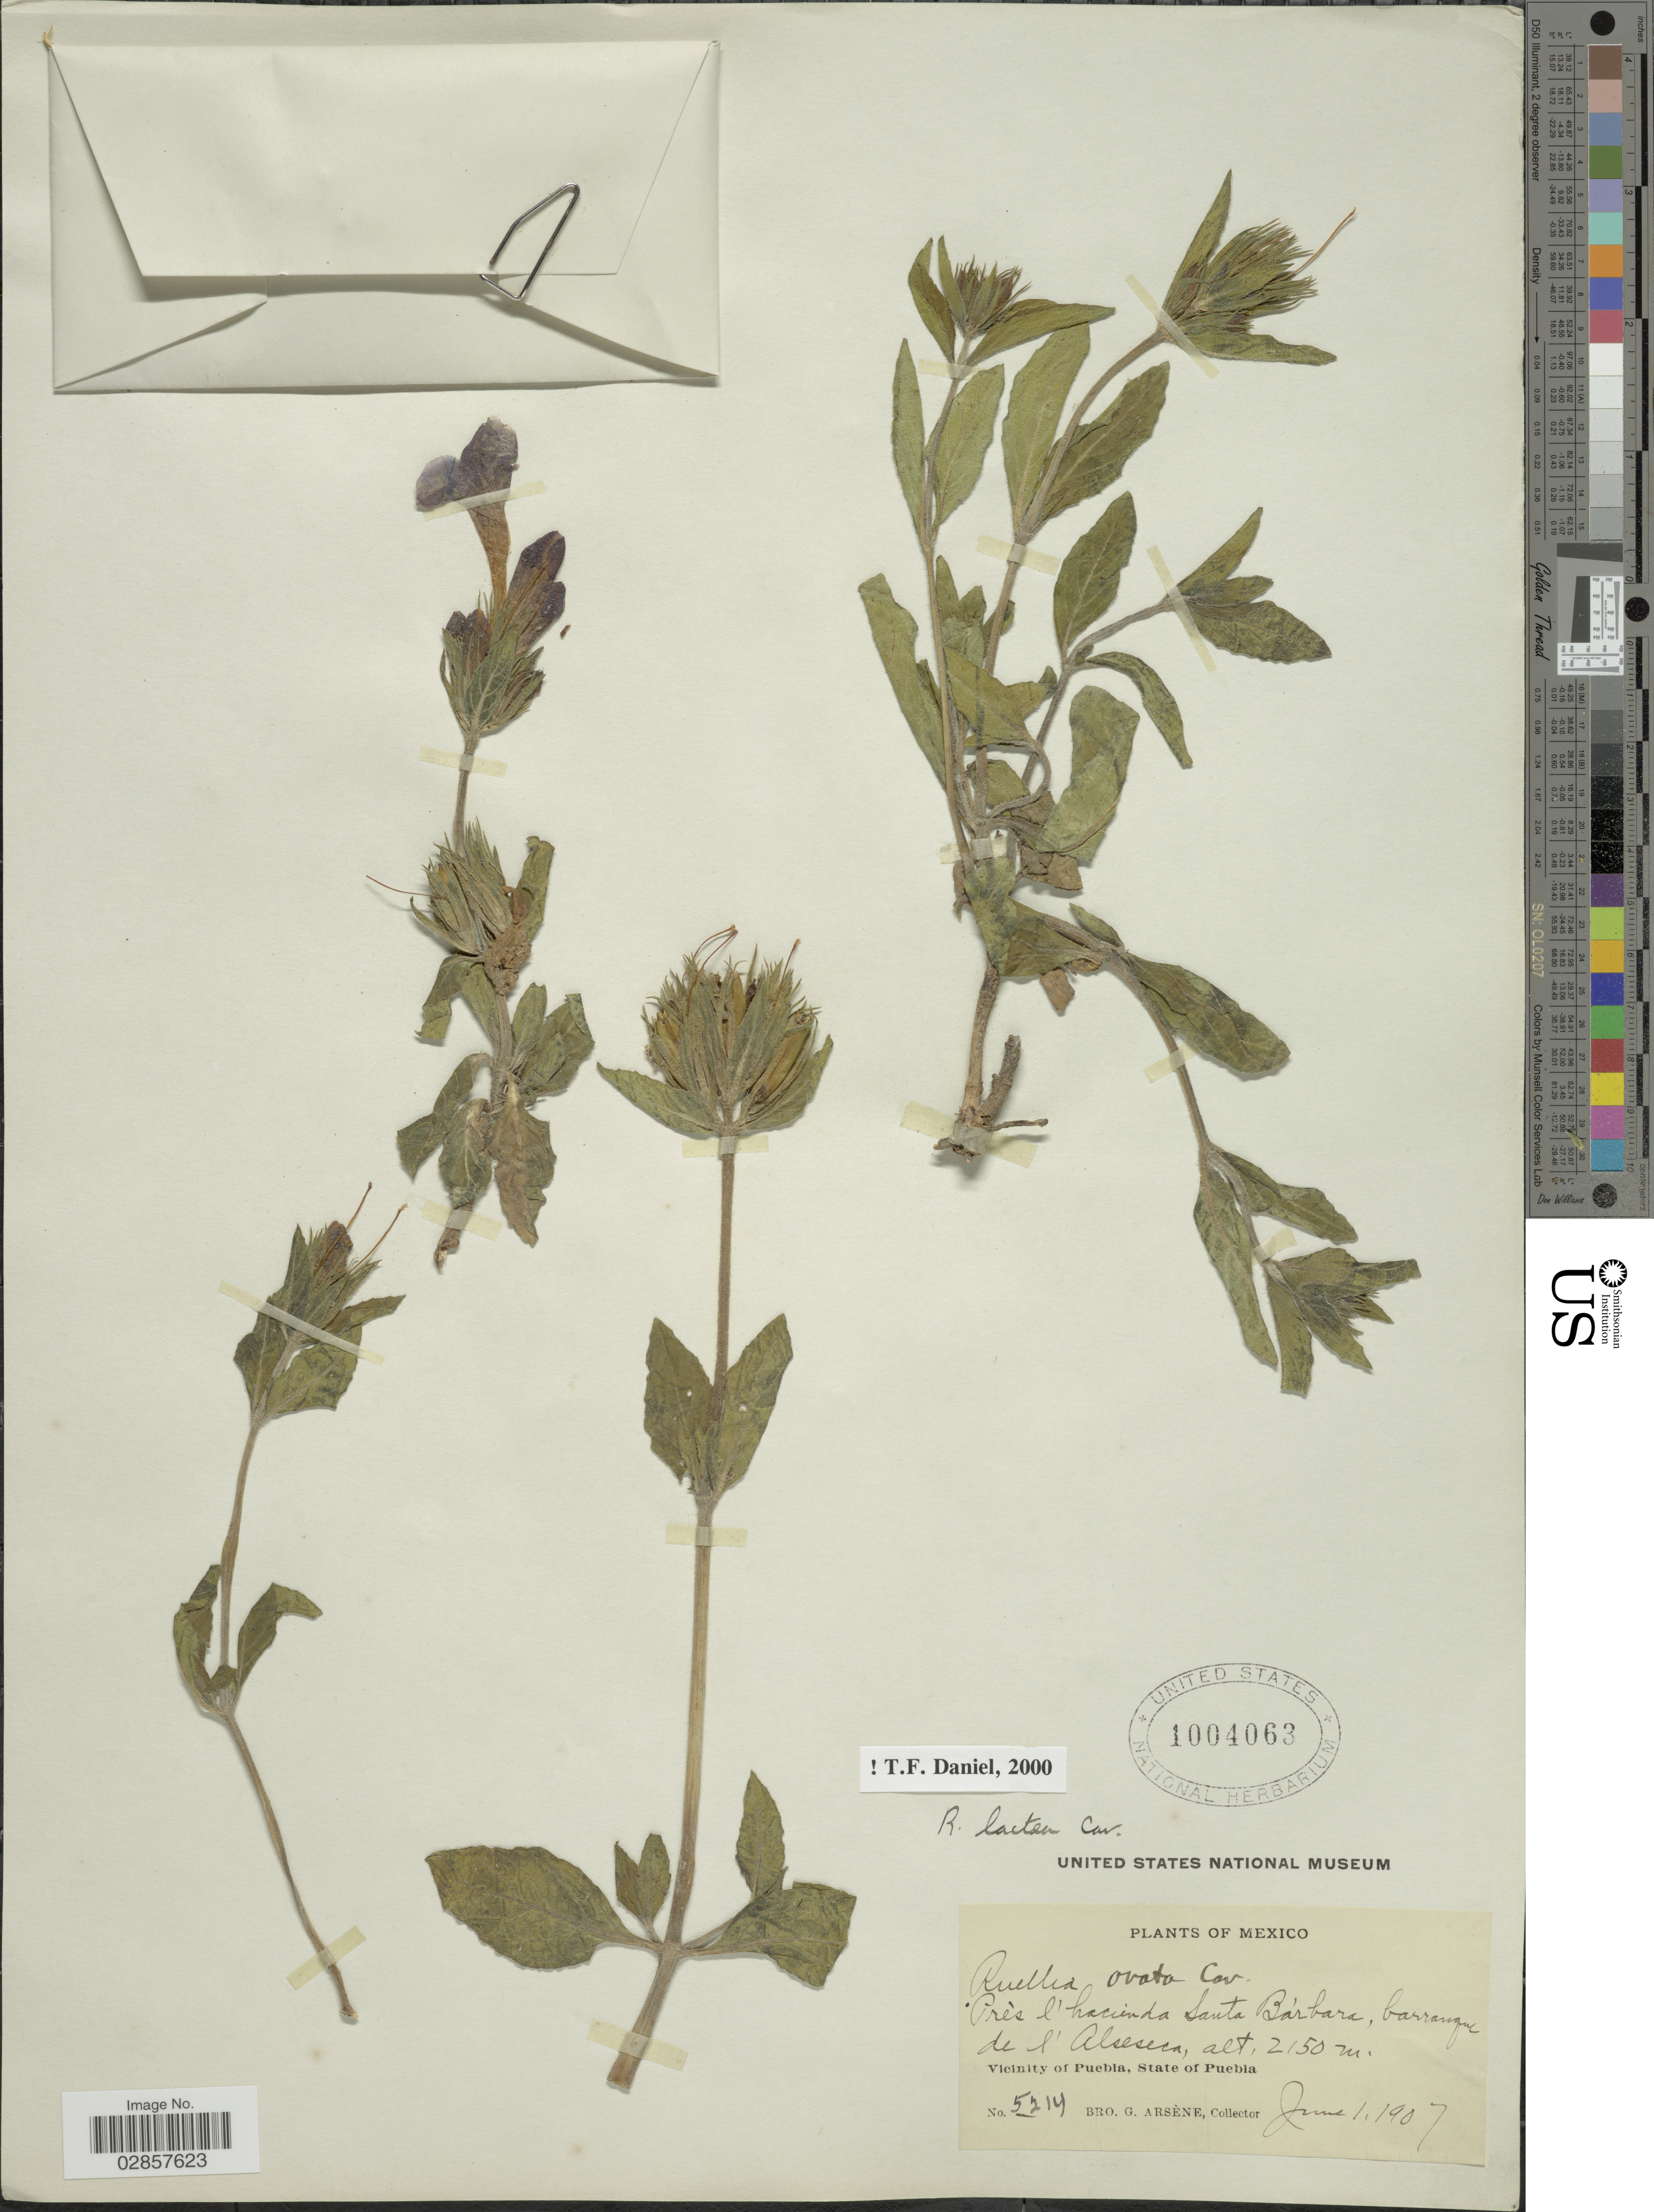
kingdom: Plantae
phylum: Tracheophyta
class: Magnoliopsida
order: Lamiales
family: Acanthaceae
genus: Ruellia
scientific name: Ruellia lactea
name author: Cav.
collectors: Bro. G. Arsène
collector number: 5219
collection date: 1907-06-01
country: Mexico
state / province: Puebla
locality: Près l'hacienda Santa Barbara, barrangue de l'Alseseca, Vicinity of Puebla.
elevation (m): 2150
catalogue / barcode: US 1004063